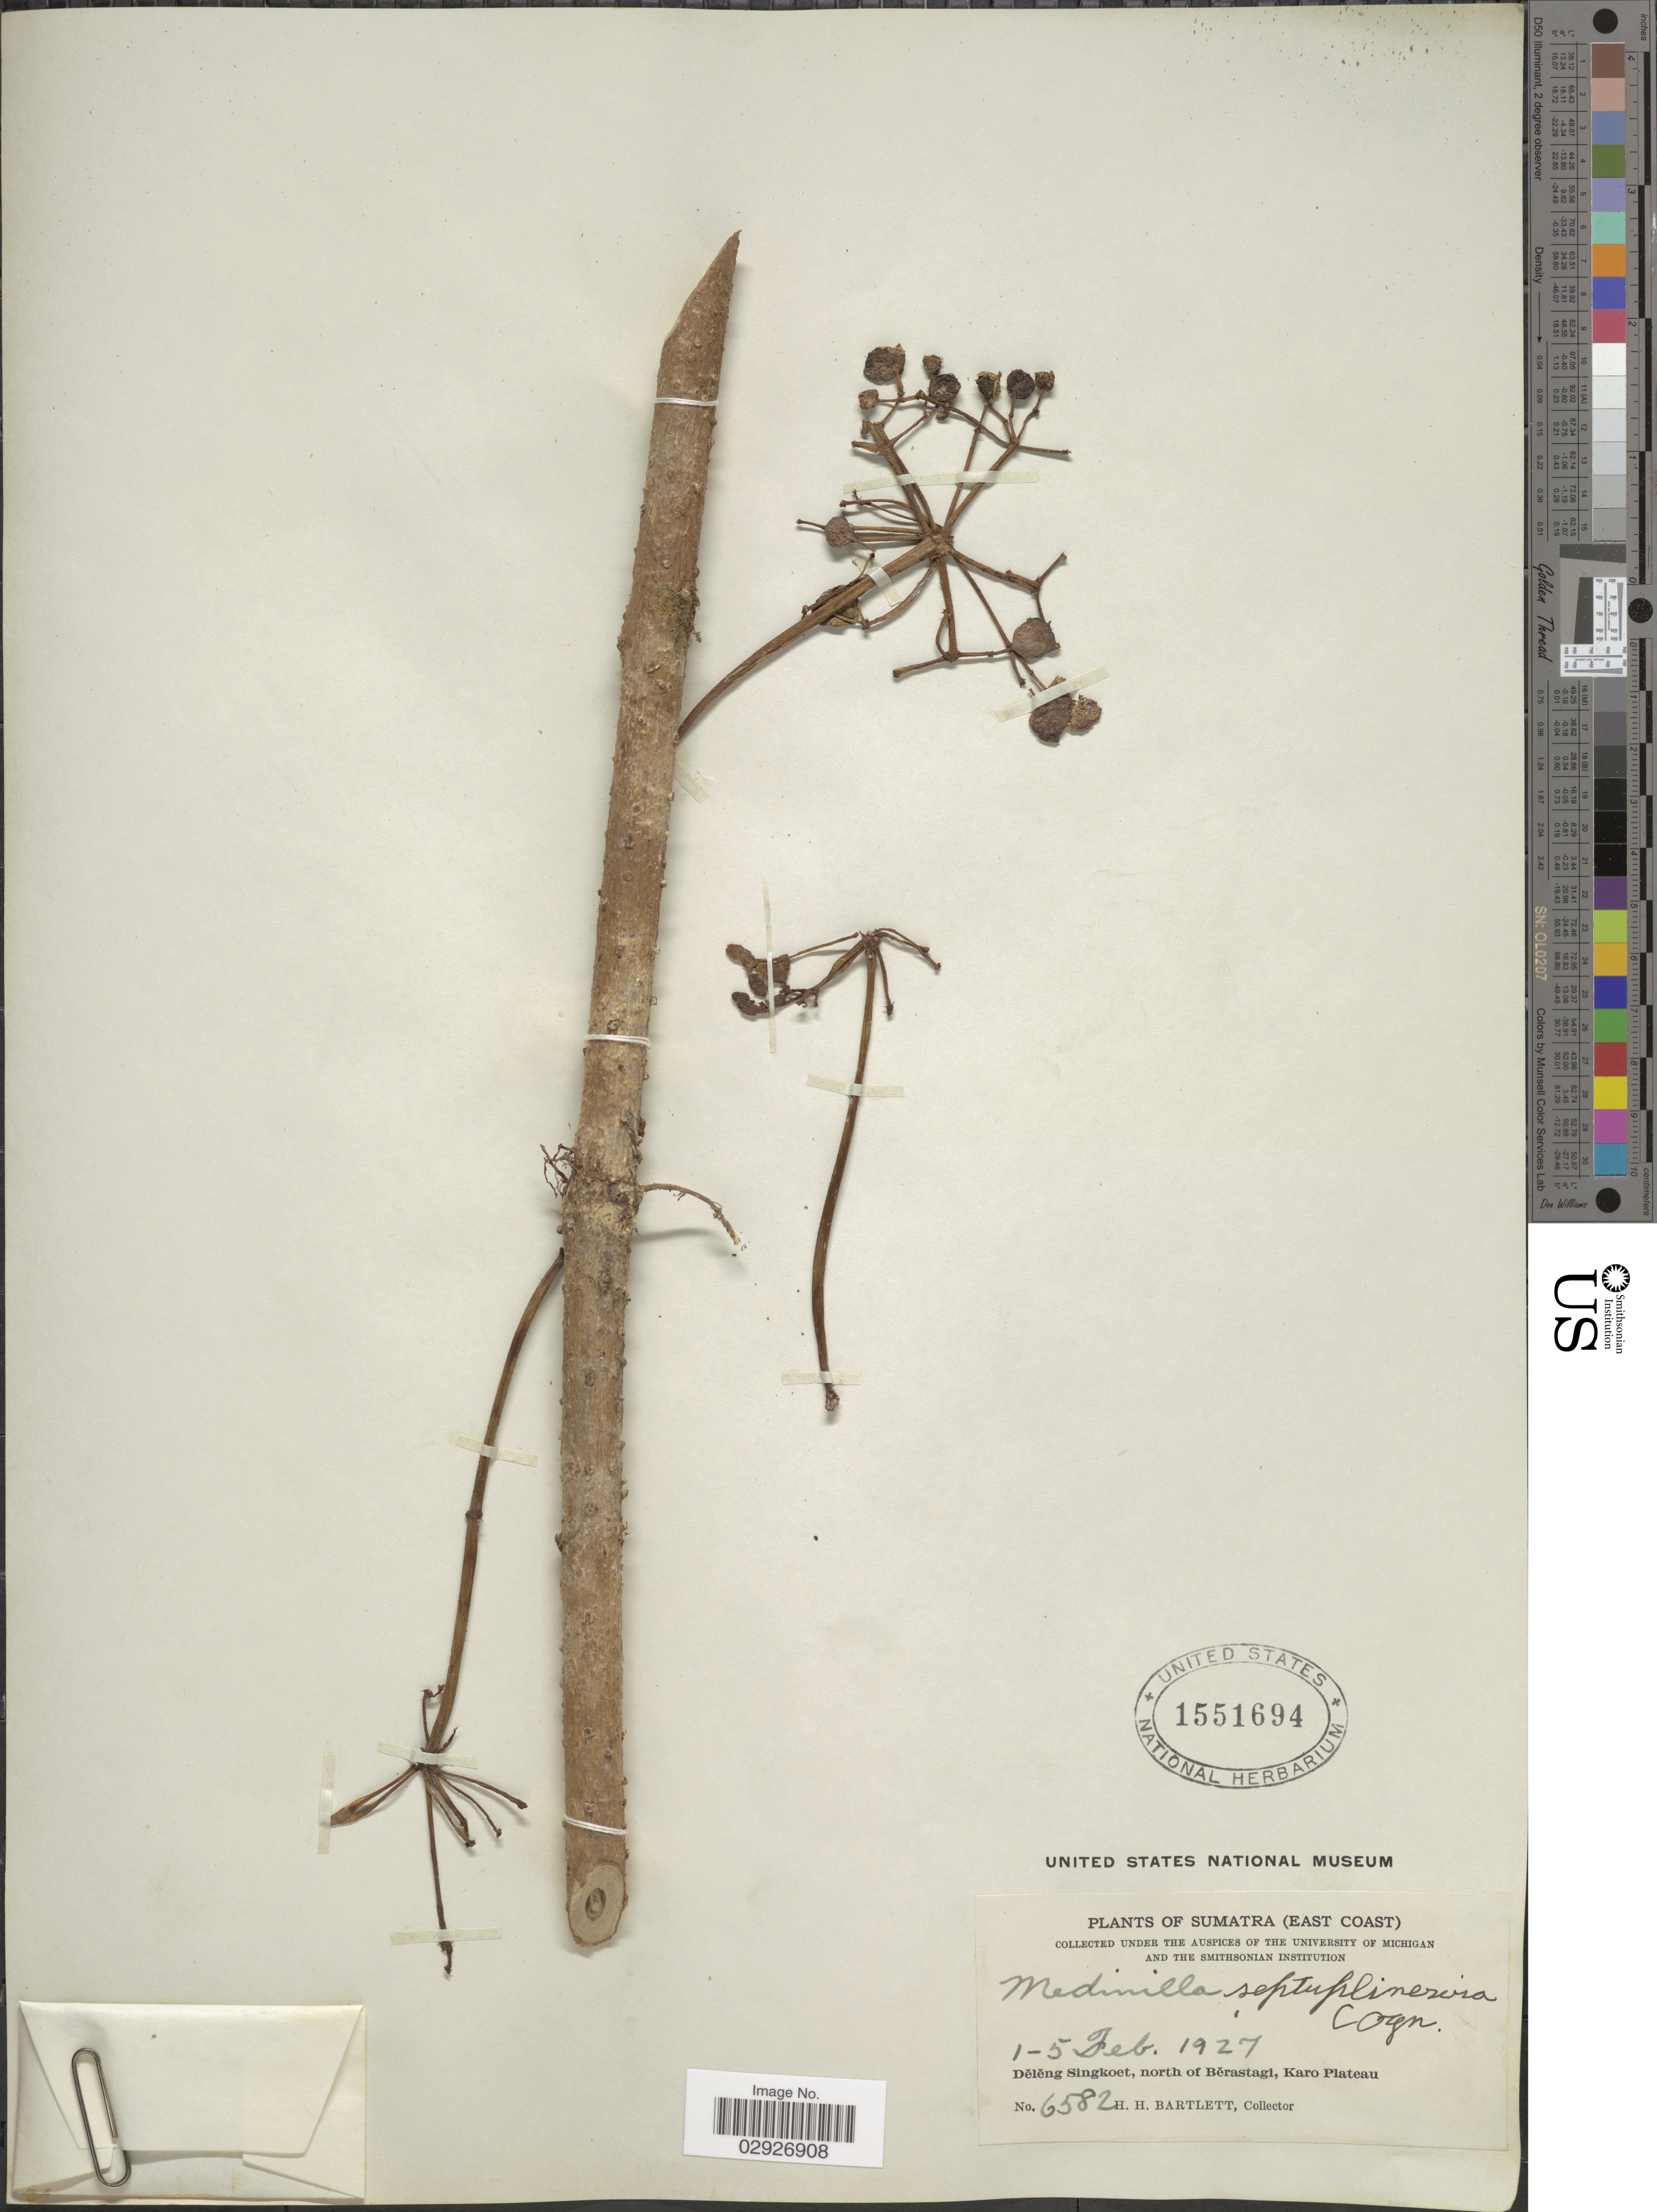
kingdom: Plantae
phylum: Tracheophyta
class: Magnoliopsida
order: Myrtales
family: Melastomataceae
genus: Medinilla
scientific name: Medinilla septuplinervia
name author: Cogn.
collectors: H. H. Bartlett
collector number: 6582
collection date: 1927-02-01/1927-02-05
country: Indonesia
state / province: Sumatra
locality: (East Coast). Dêlêng Singkoet, north of Bêrastagi, Karo Plateau.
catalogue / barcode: US 1551694